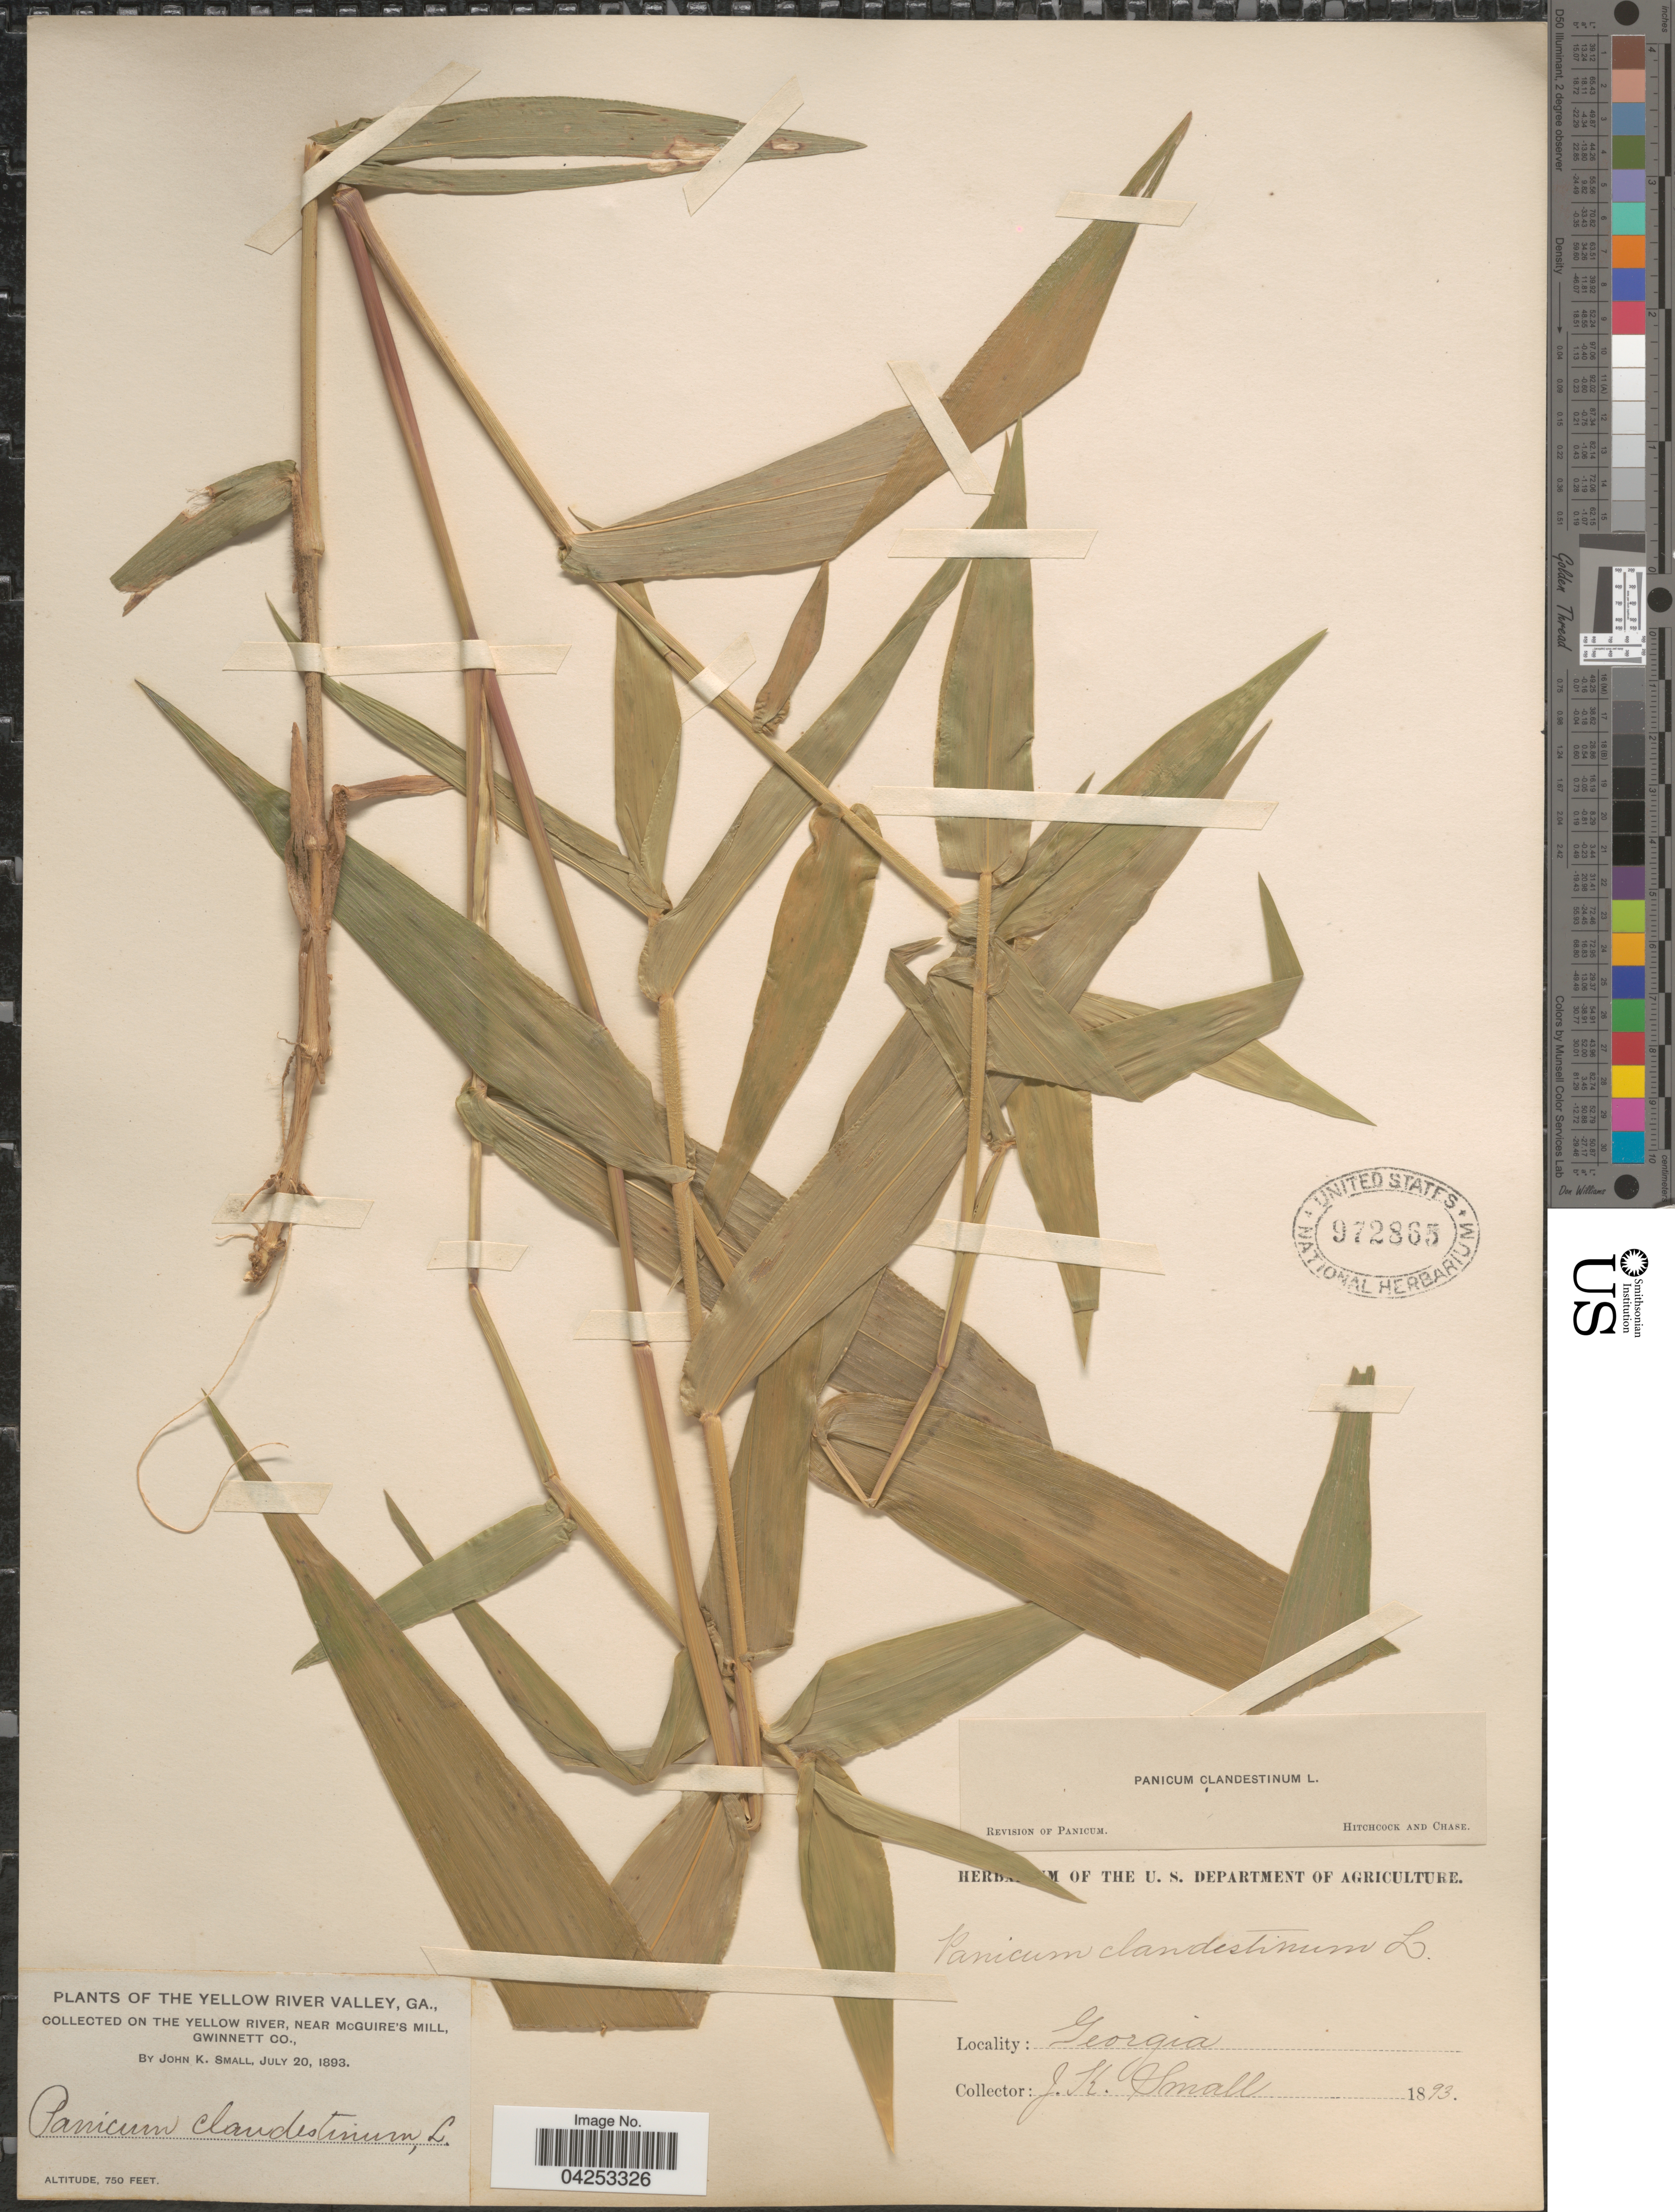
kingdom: Plantae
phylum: Tracheophyta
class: Liliopsida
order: Poales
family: Poaceae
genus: Dichanthelium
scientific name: Dichanthelium clandestinum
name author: (L.) Gould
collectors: J. K. Small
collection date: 1893-07-20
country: United States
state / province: Georgia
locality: The Yellow River Valley, on the Yellow River, near McGuire's Mill, Gwinnett Co.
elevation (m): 229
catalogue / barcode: US 972865